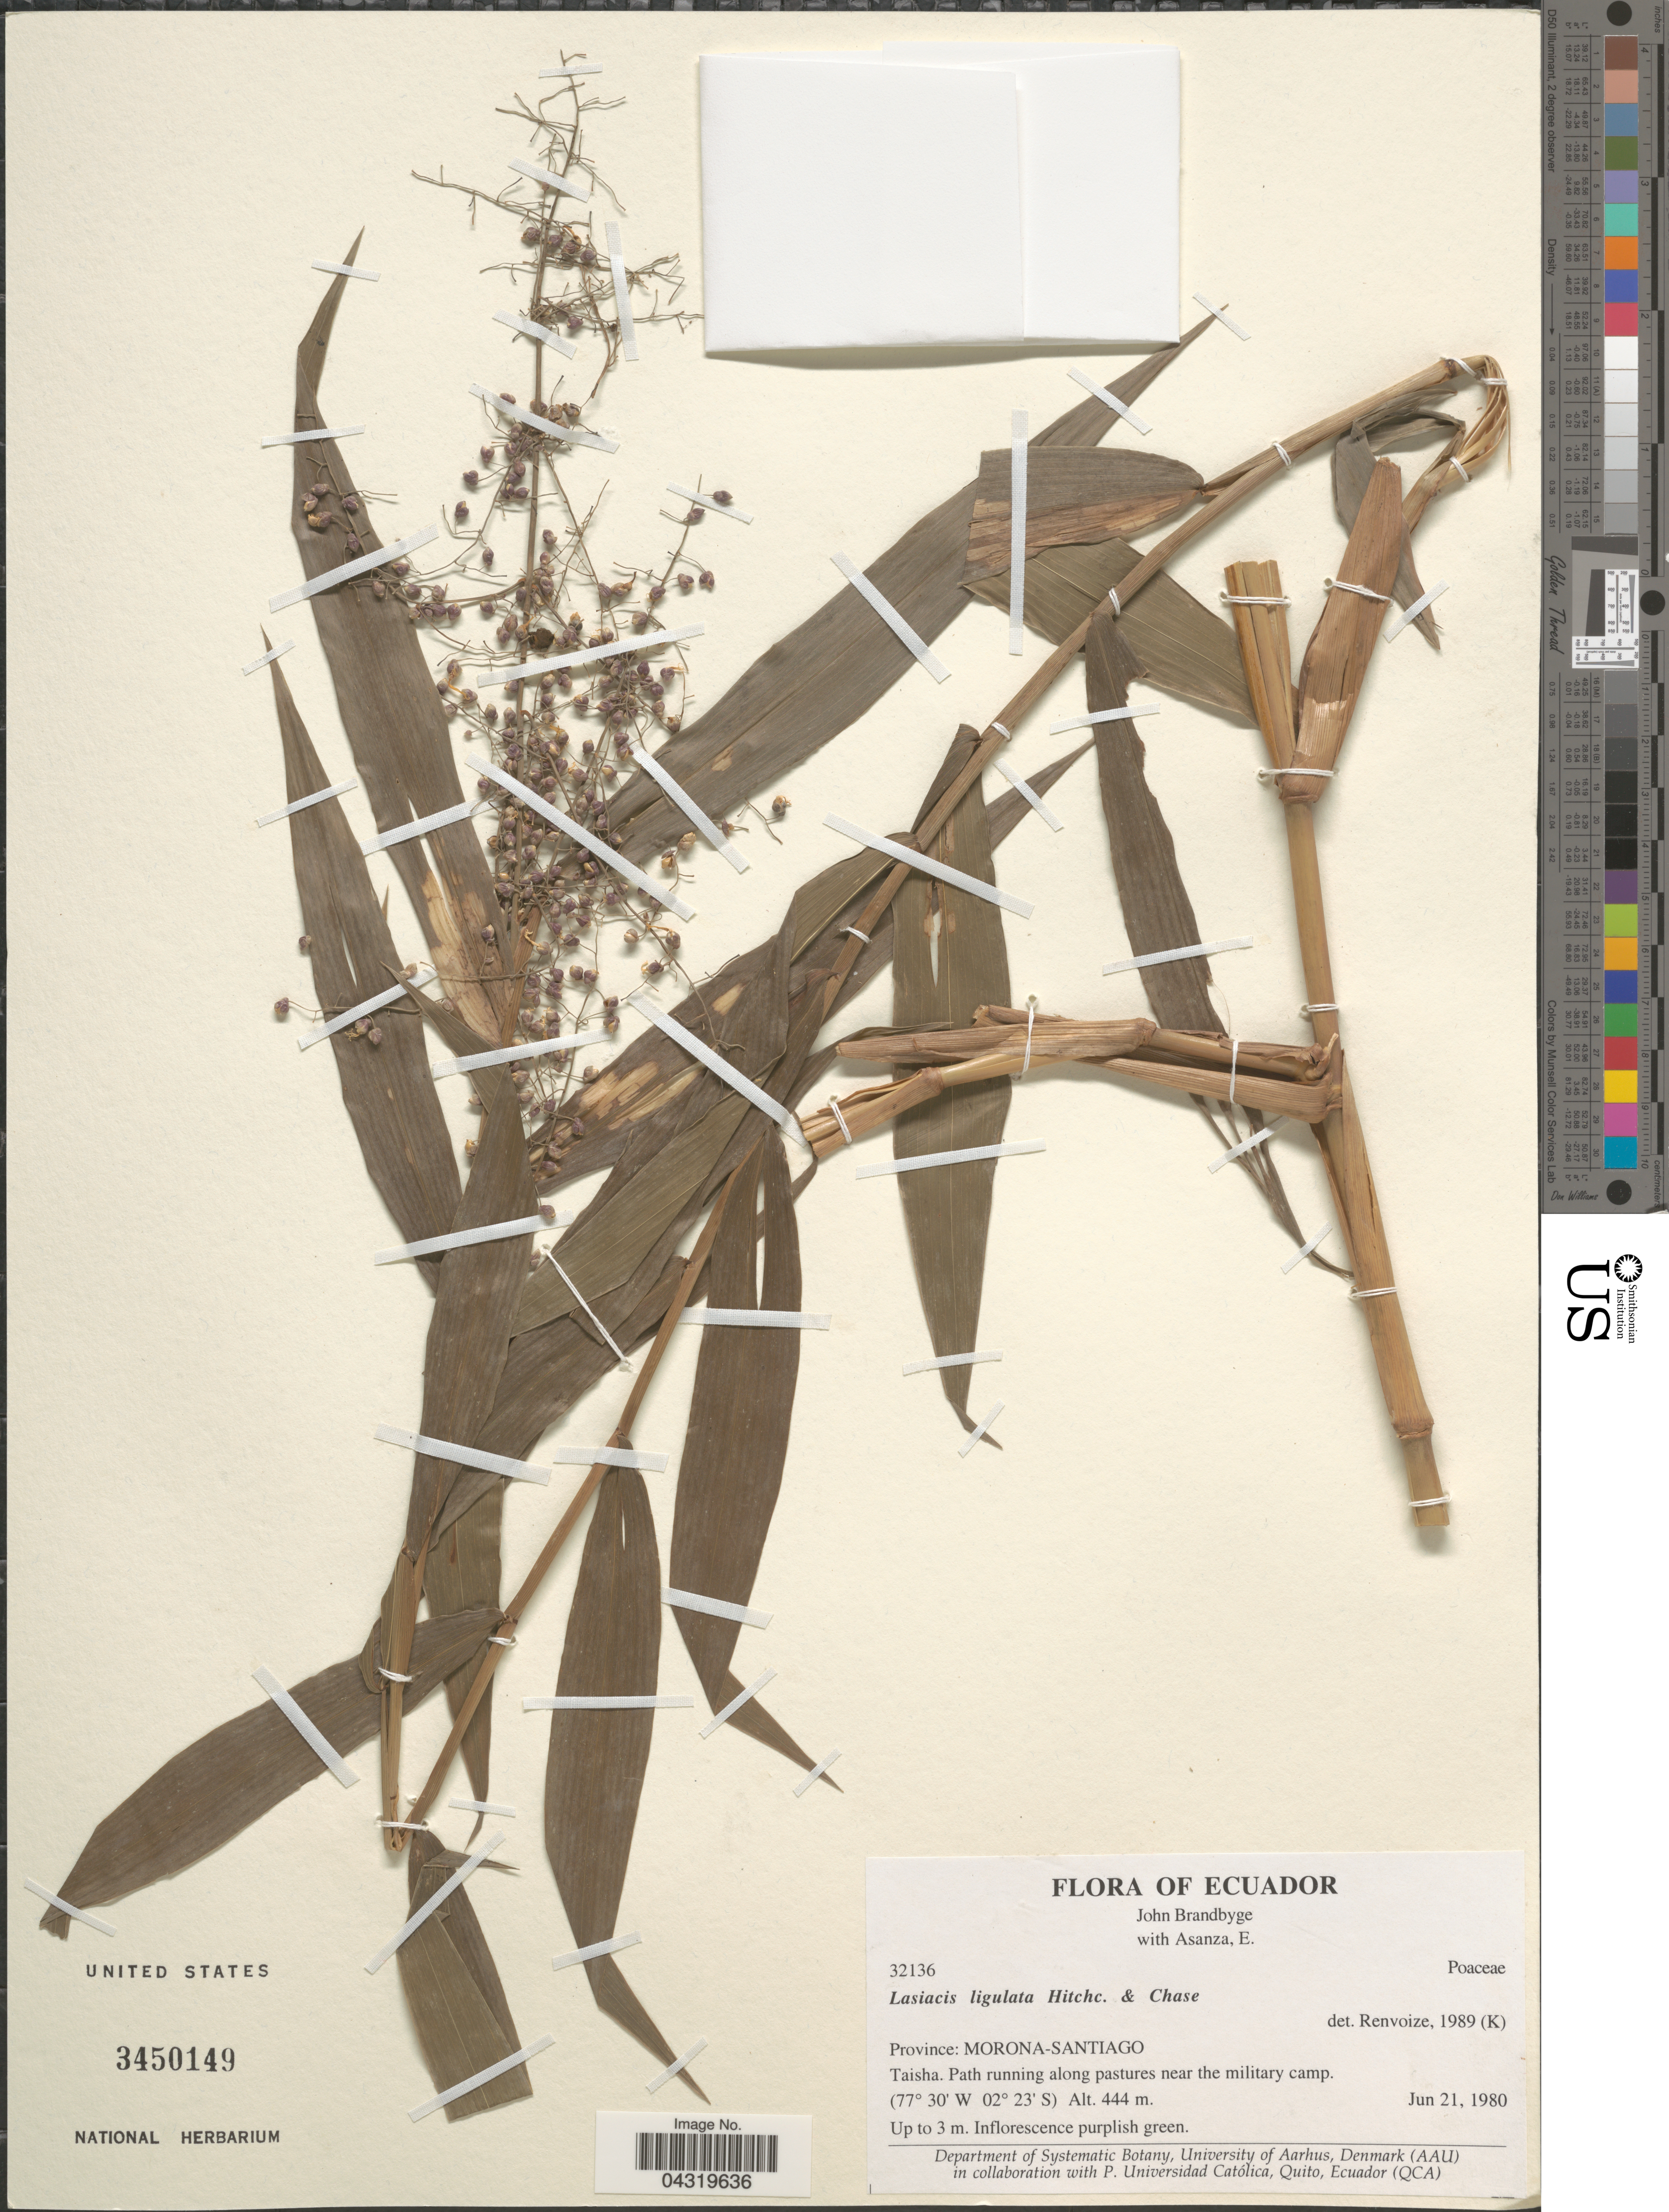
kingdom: Plantae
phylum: Tracheophyta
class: Liliopsida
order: Poales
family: Poaceae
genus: Lasiacis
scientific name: Lasiacis ligulata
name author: Hitchc. & Chase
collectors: J. Brandbyge & E. Asanza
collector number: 32136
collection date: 1980-06-21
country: Ecuador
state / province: Morona-Santiago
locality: Taisha. Path running along pastures near the military camp.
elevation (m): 444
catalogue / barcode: US 3450149